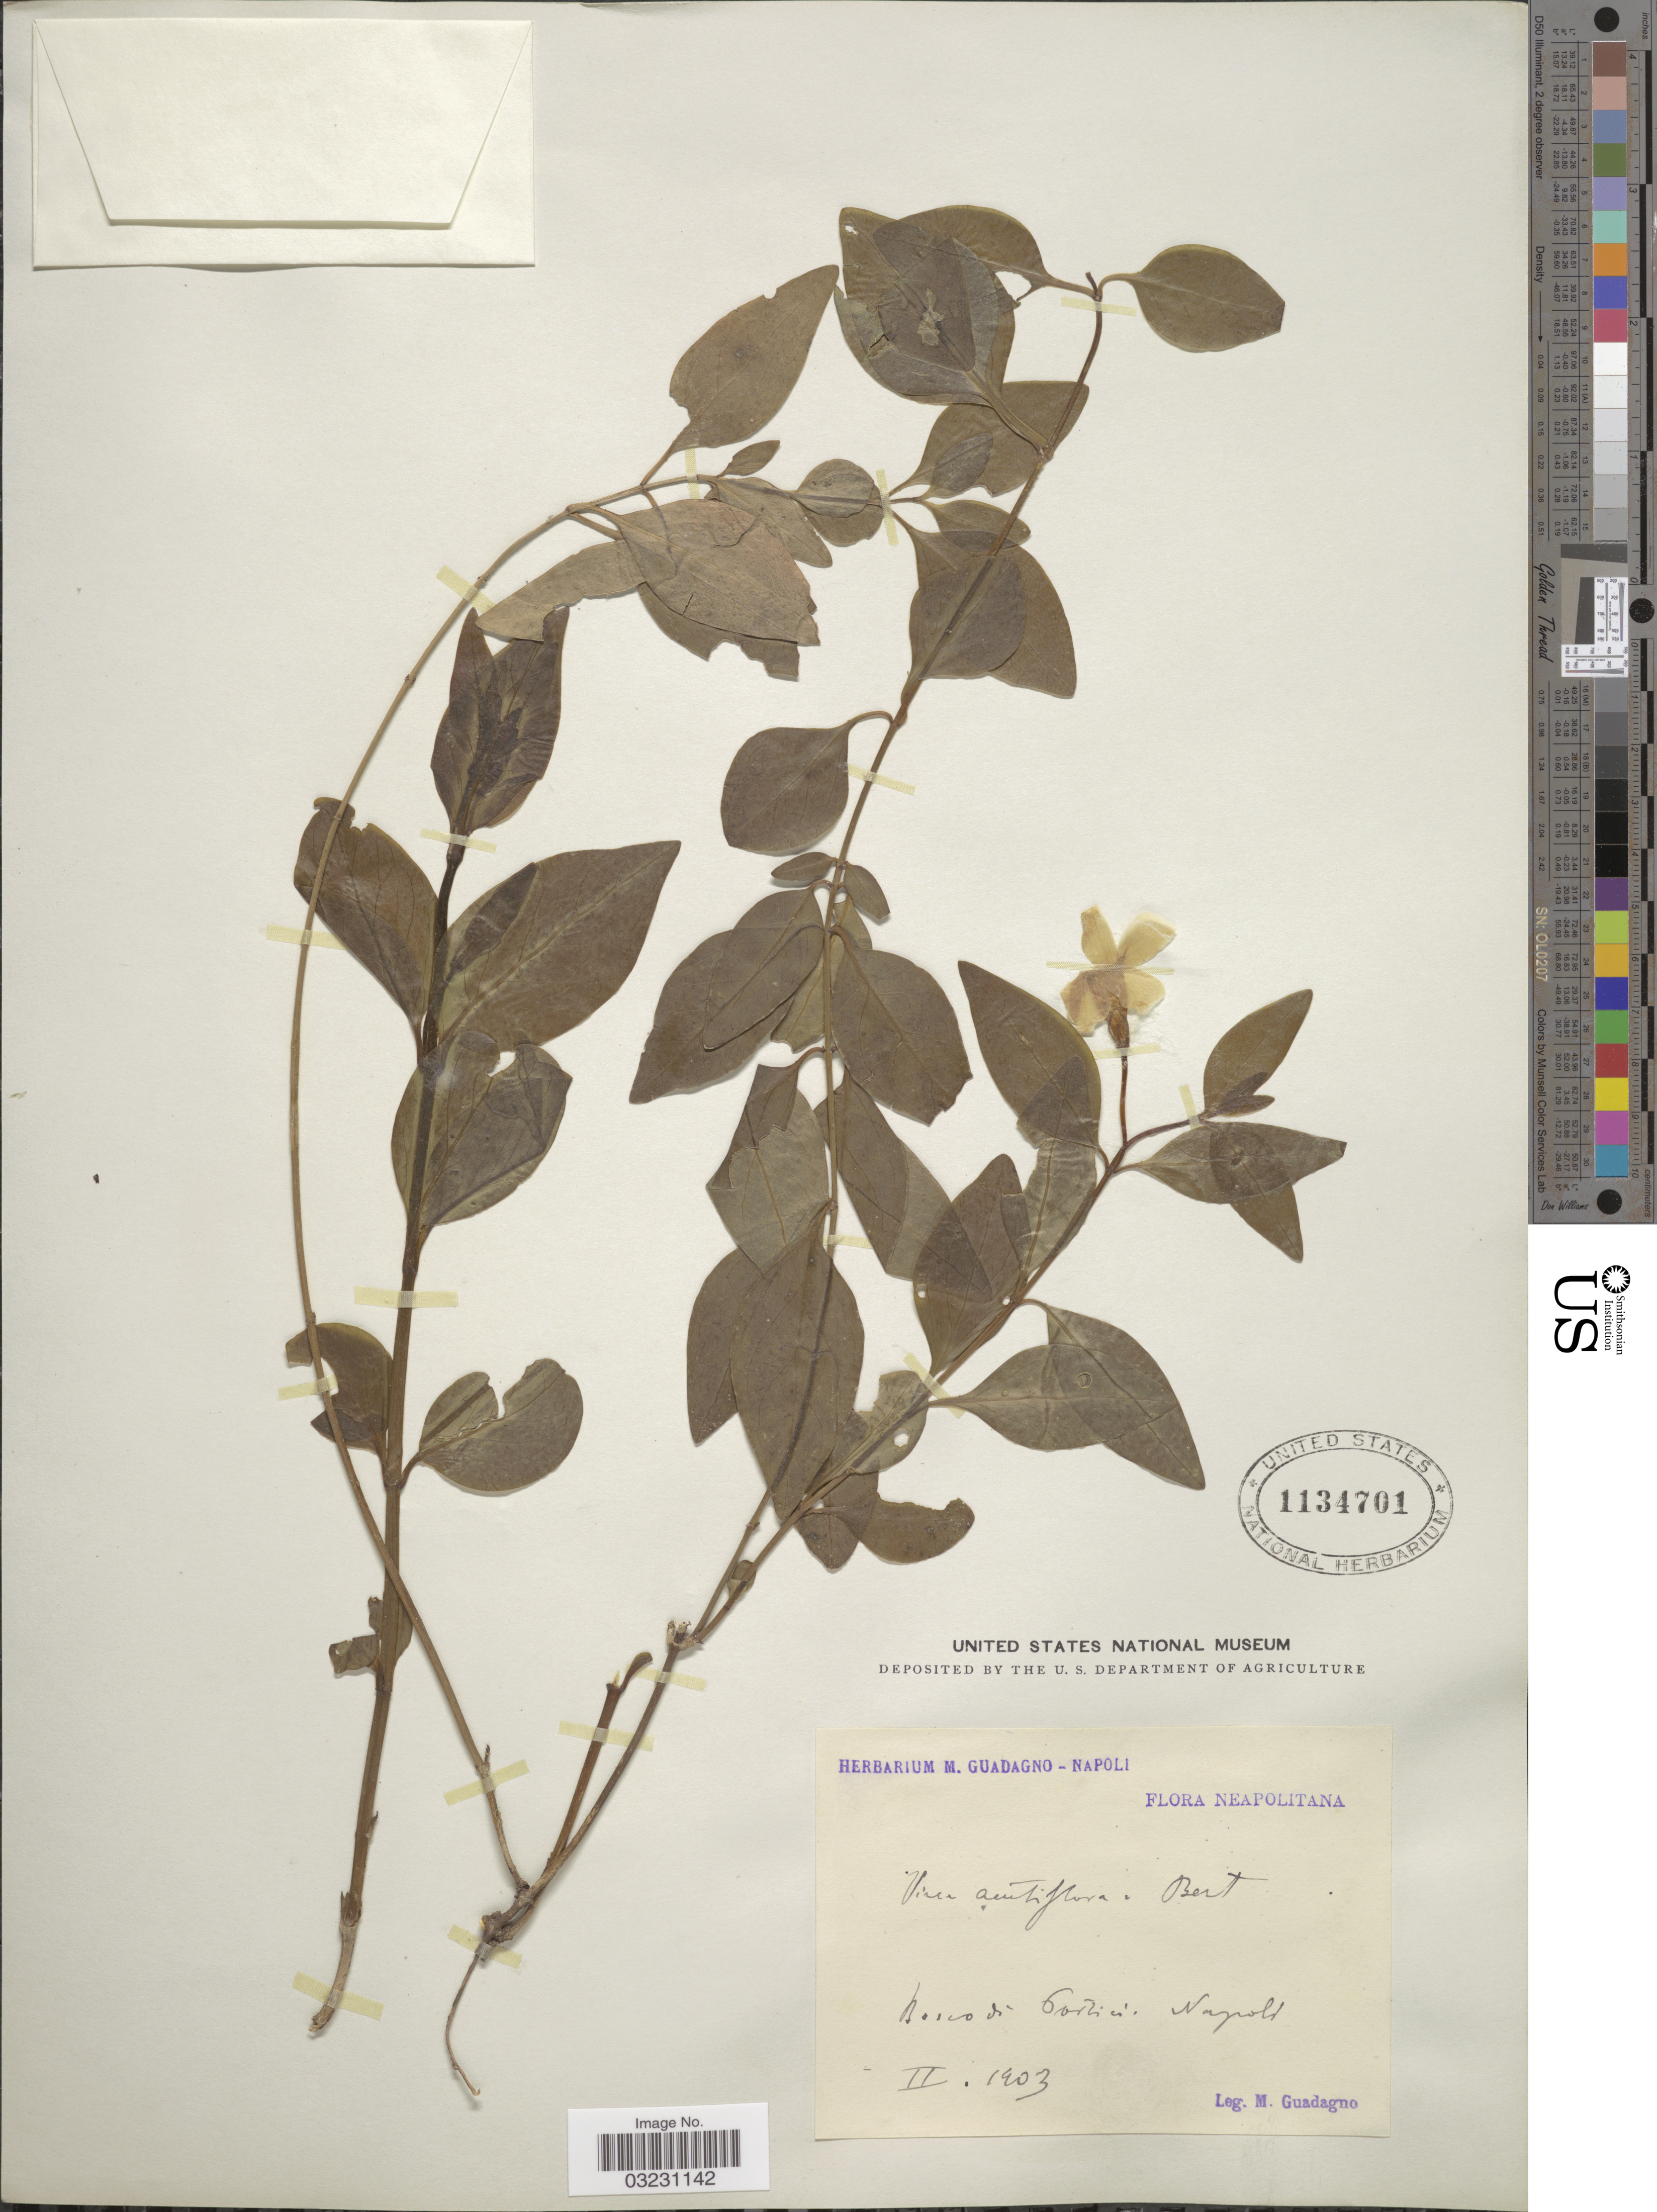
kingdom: Plantae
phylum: Tracheophyta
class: Magnoliopsida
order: Gentianales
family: Apocynaceae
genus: Vinca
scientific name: Vinca acutiflora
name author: Bertol.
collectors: M. Guadagno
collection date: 1903-02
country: Italy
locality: Neapolitana. Bosco di Carlier. Napoli.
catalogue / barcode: US 1134701